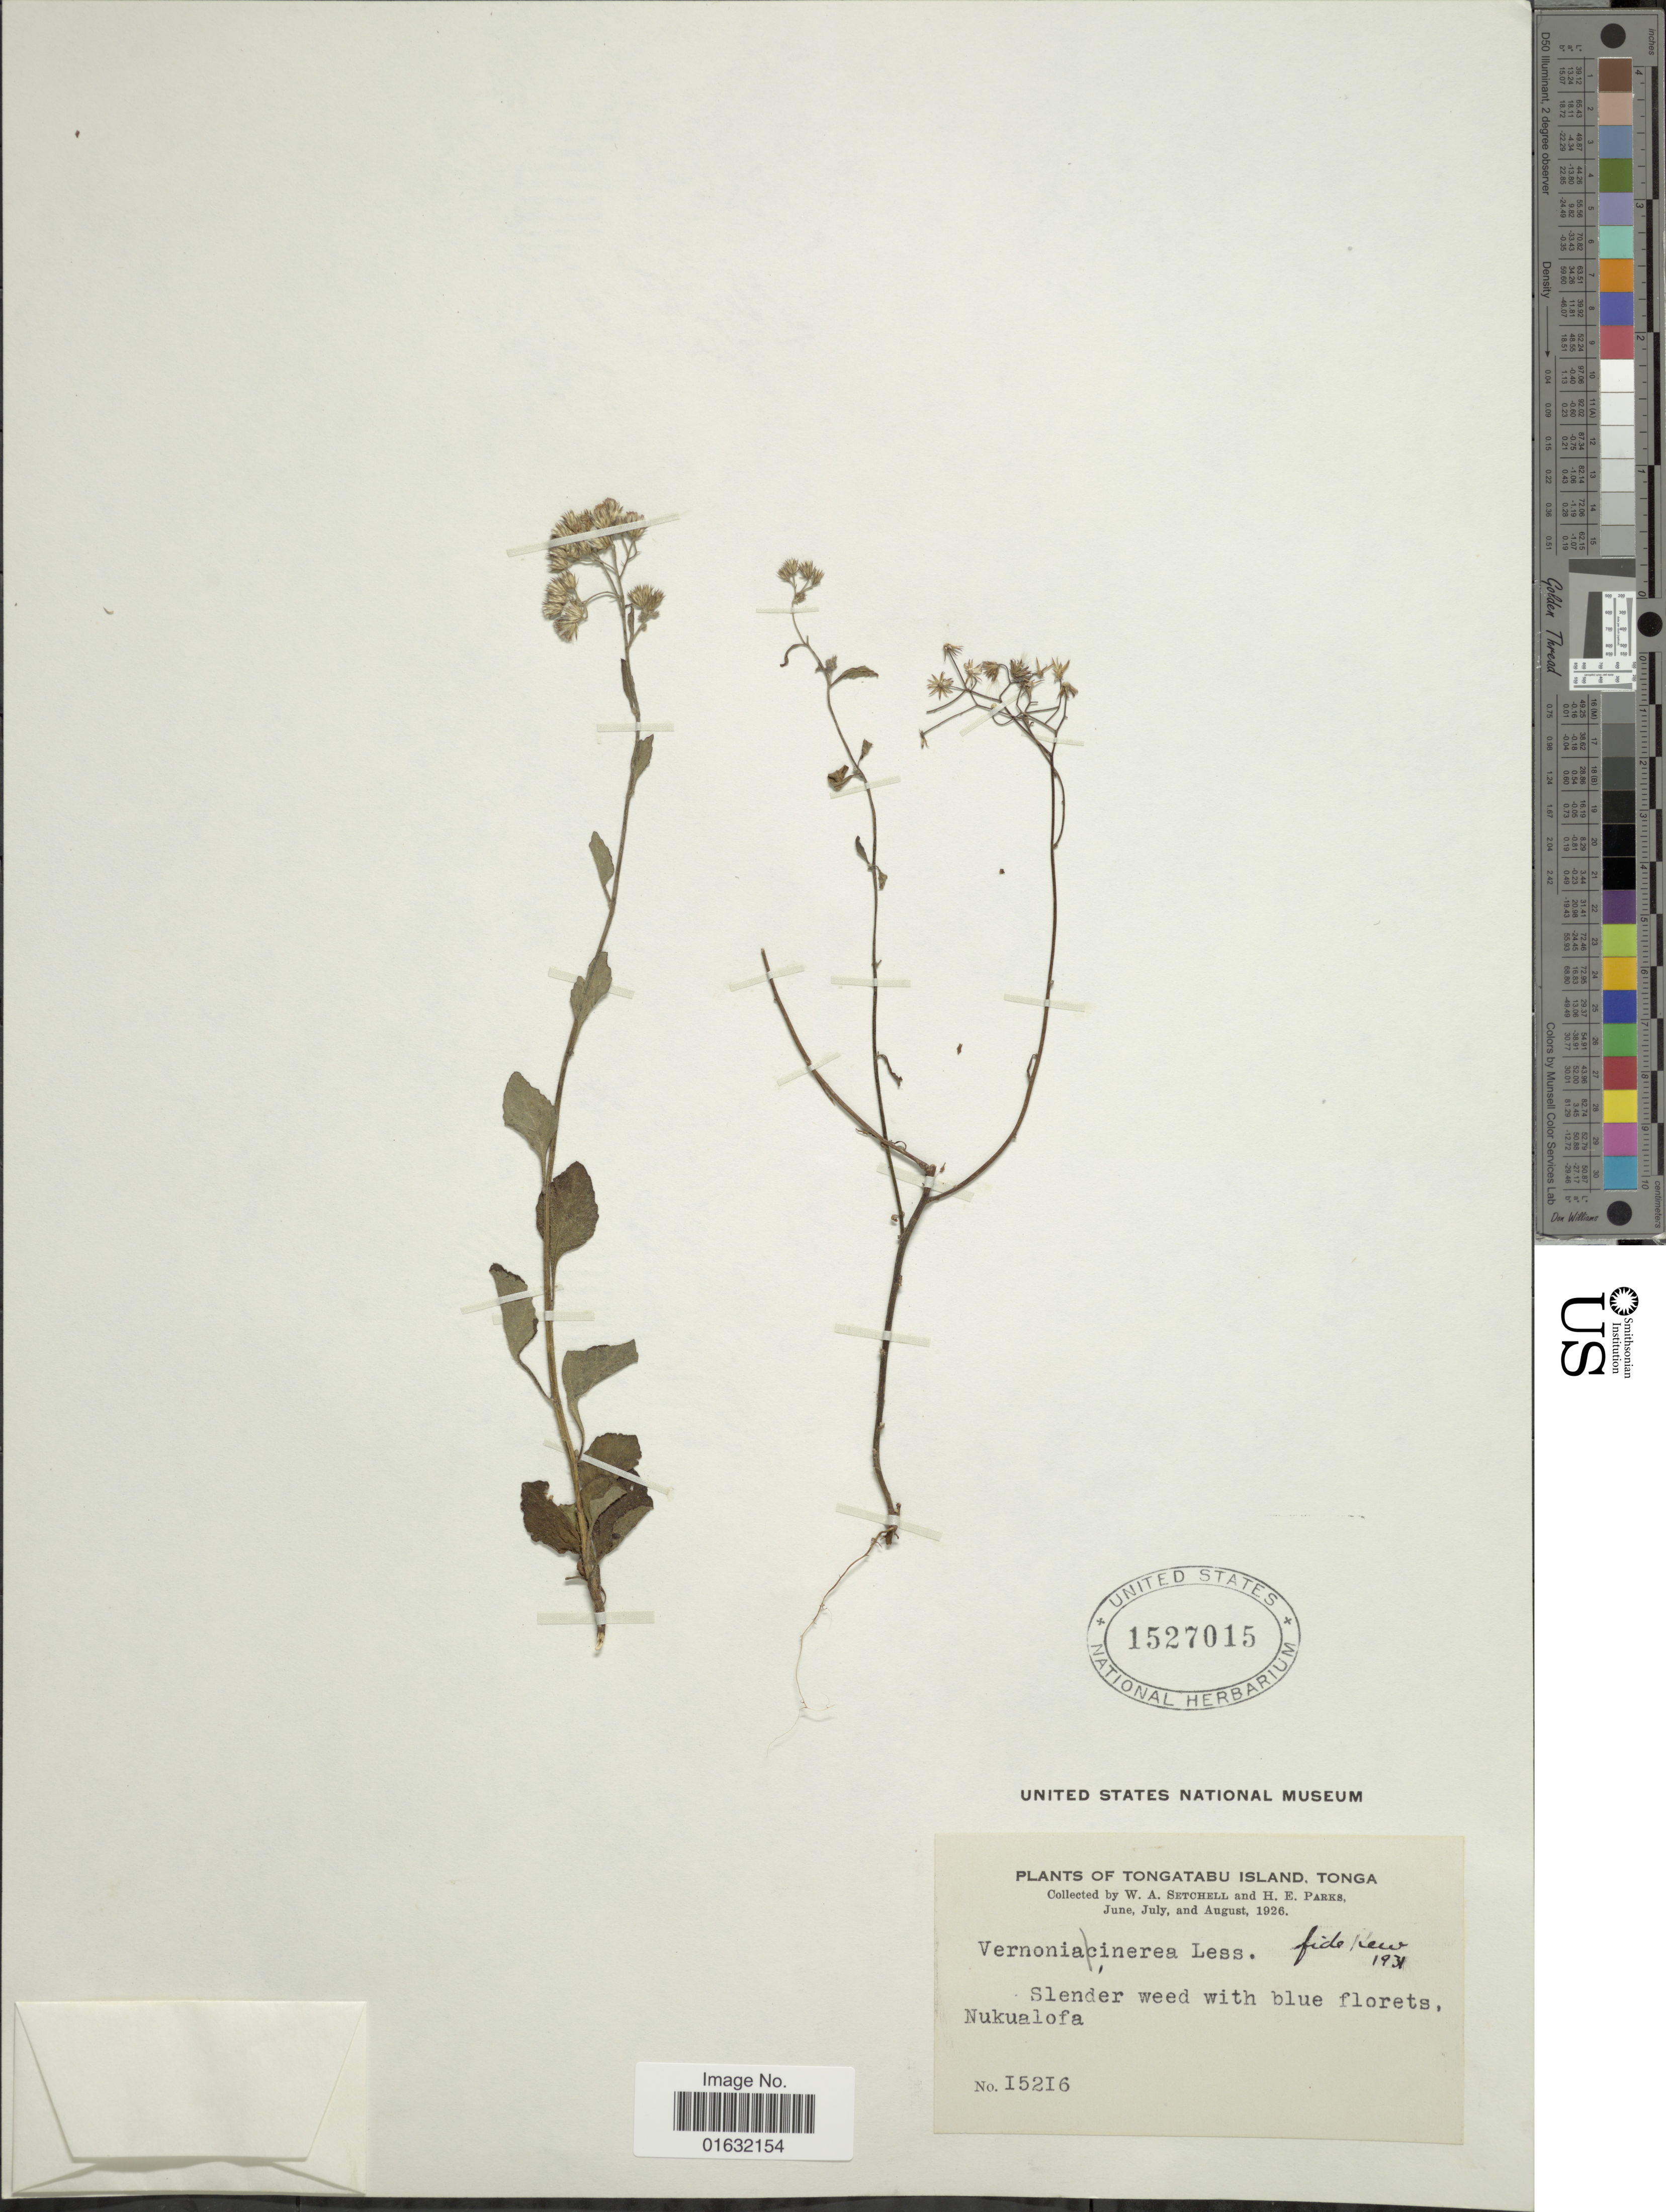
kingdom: Plantae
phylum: Tracheophyta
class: Magnoliopsida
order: Asterales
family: Asteraceae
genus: Cyanthillium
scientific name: Cyanthillium cinereum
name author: (L.) H. Rob.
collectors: W. Setchell & H. E. Parks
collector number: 15216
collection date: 1926-06/1926-08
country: Tonga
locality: Tongatabu Island, Nukualofa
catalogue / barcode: US 1527015